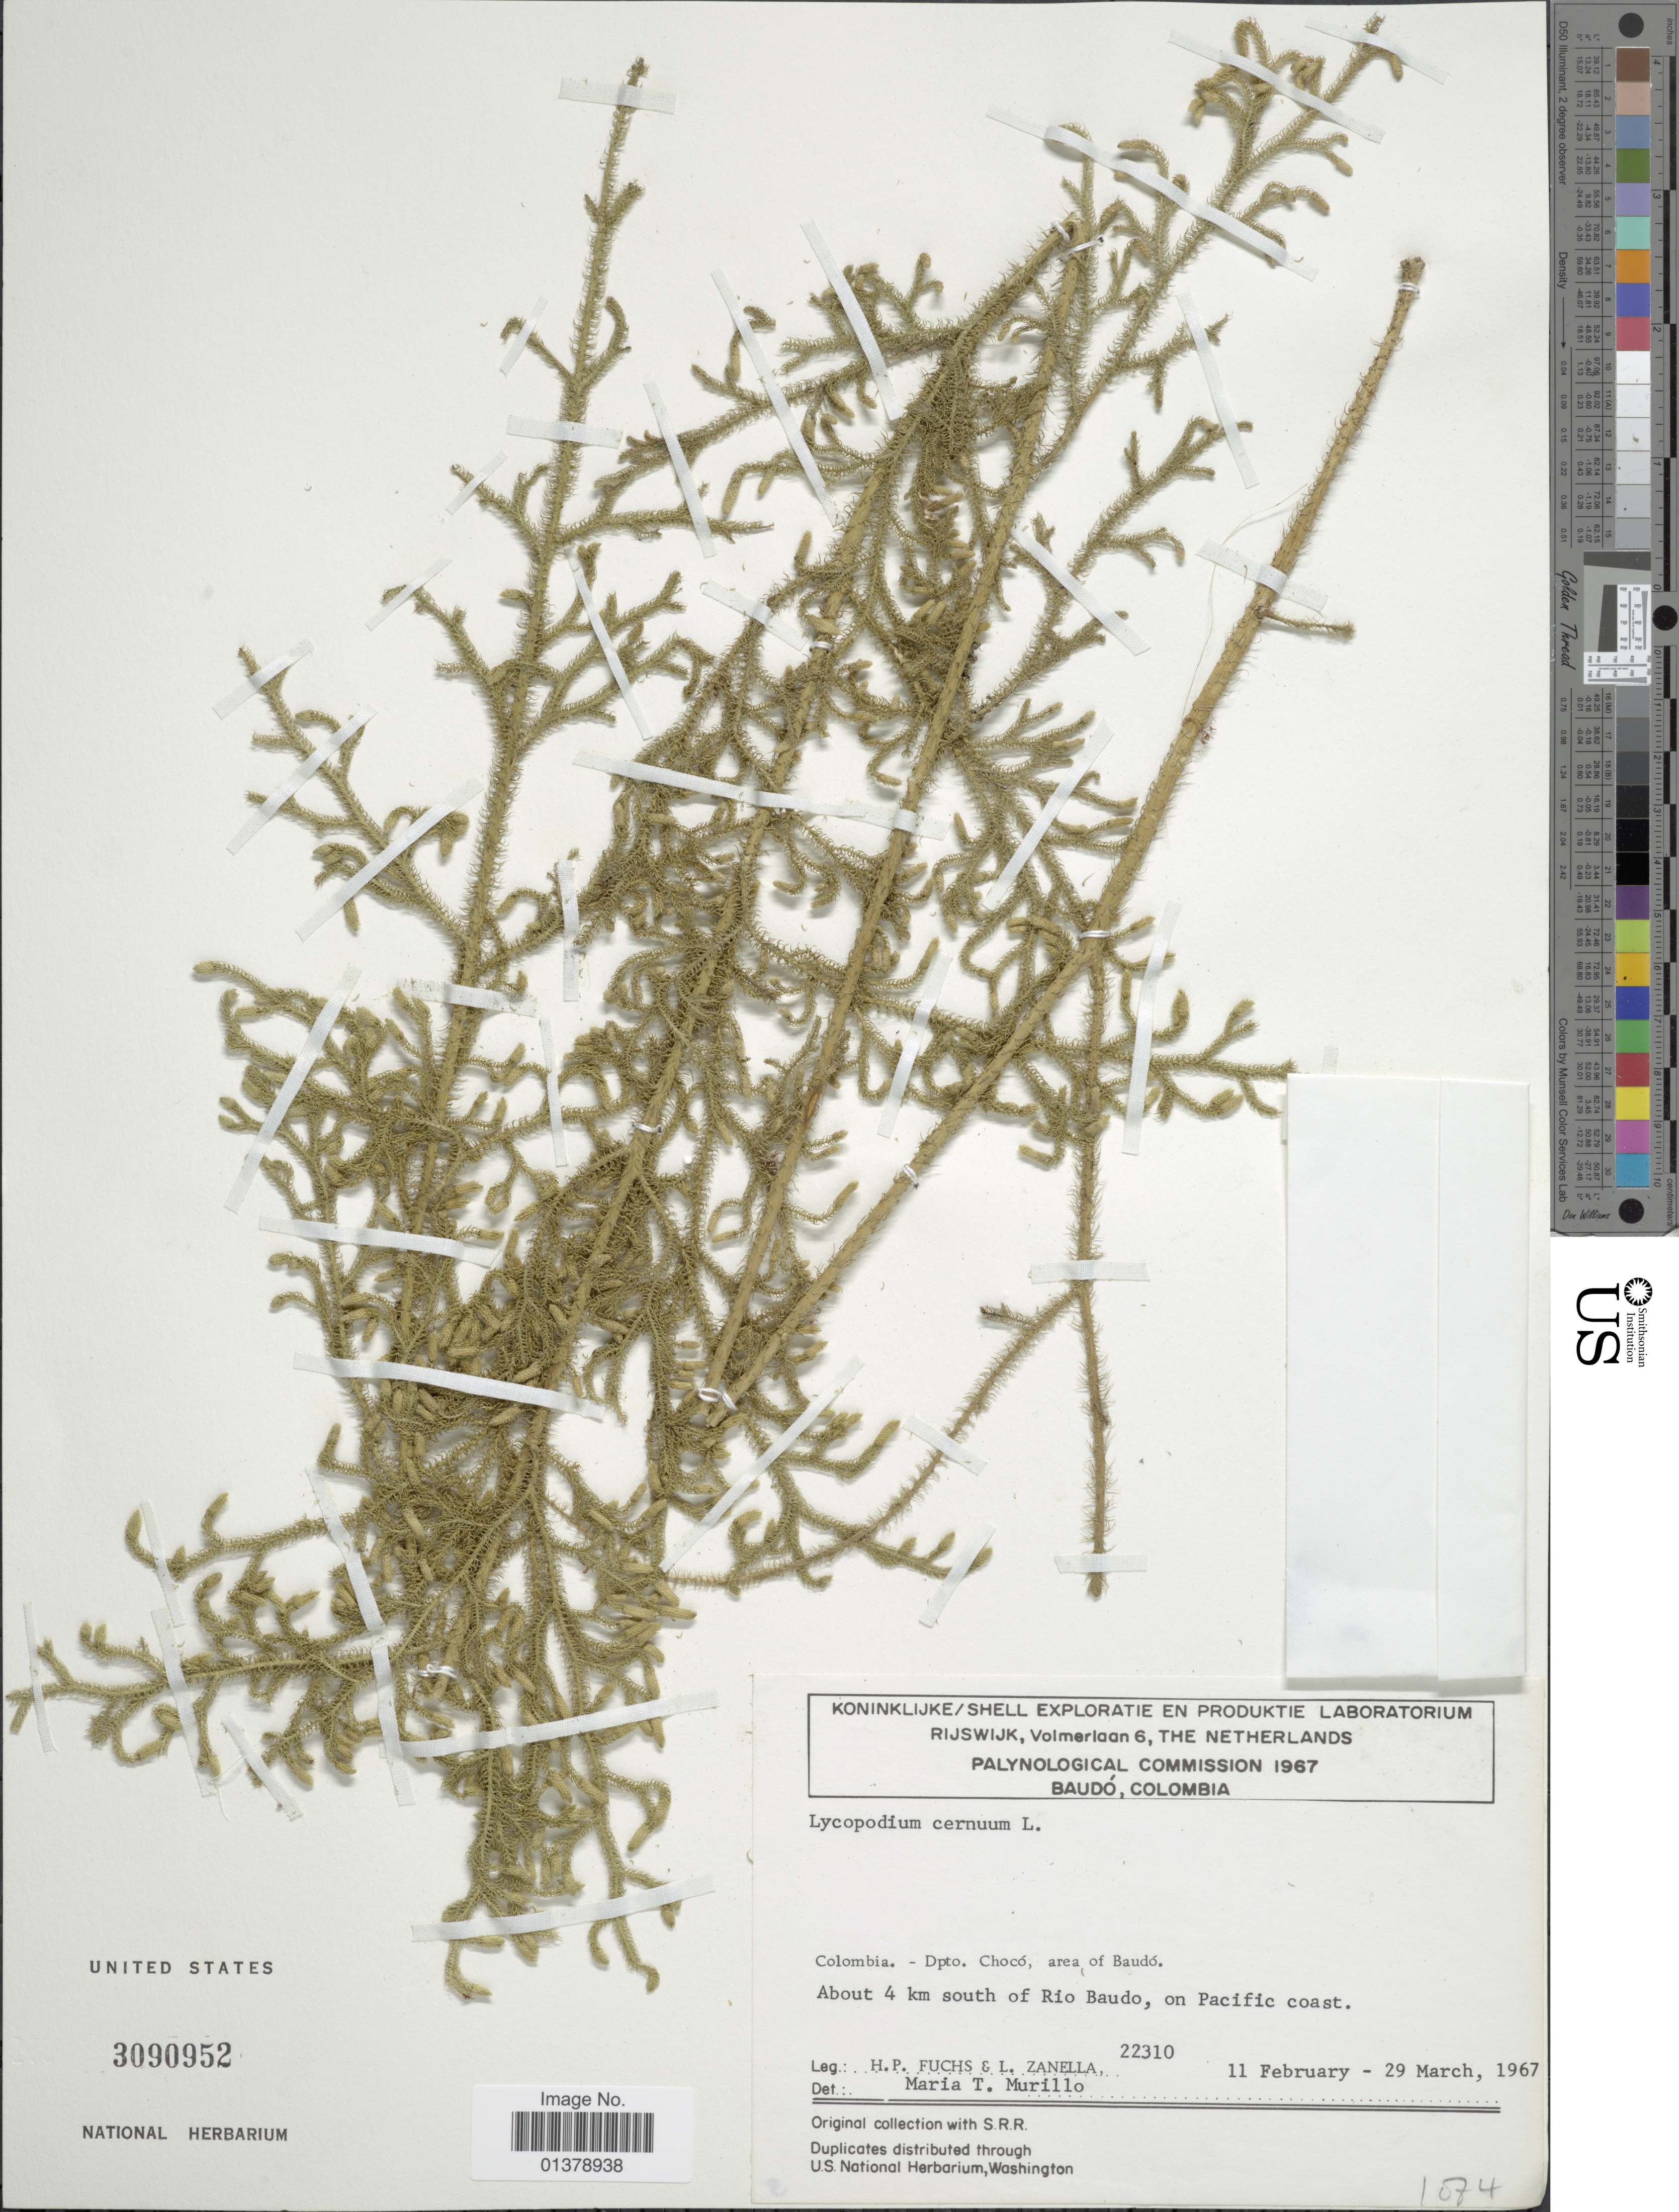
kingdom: Plantae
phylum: Tracheophyta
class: Lycopodiopsida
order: Lycopodiales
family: Lycopodiaceae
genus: Palhinhaea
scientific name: Palhinhaea cernua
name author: (L.) Vasc. & Franco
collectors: H. P. Fuchs & L. Zanella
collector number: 22310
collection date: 1967-02-11/1967-03-29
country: Colombia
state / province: Chocó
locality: Area of Baudó, about 4km south of Rio Baudo, on pacific coast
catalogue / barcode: US 3090952